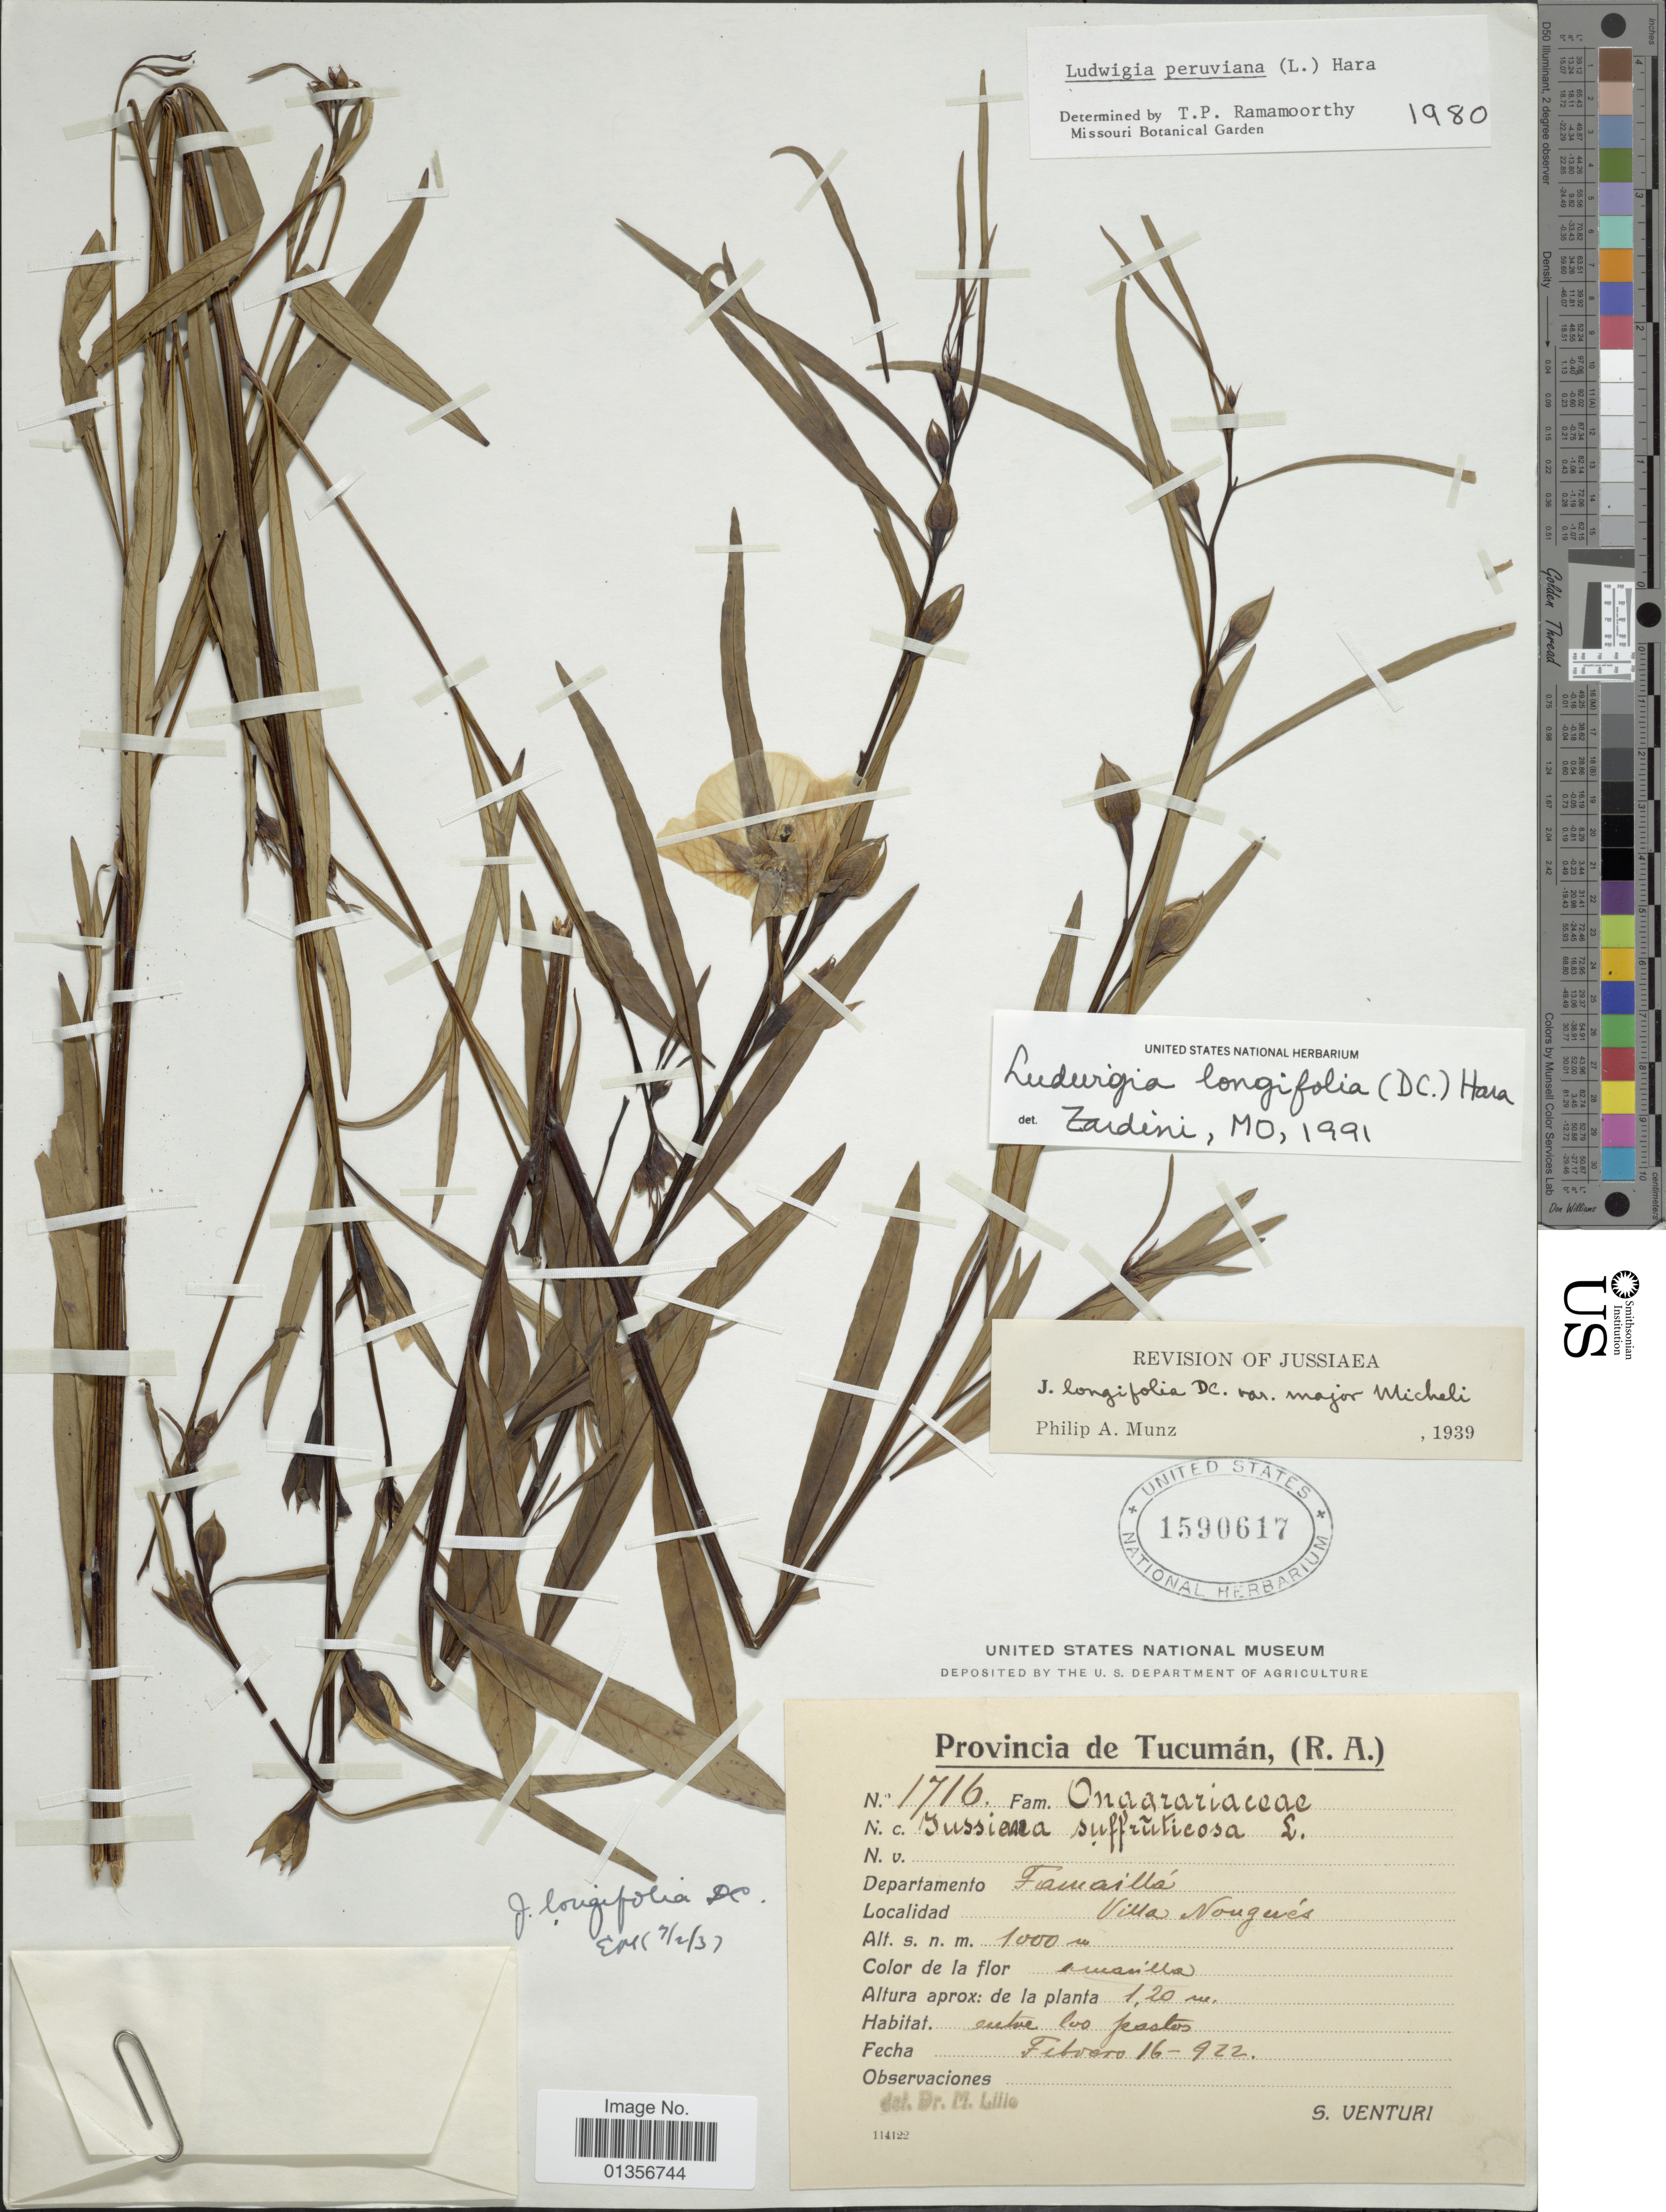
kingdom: Plantae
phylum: Tracheophyta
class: Magnoliopsida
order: Myrtales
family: Onagraceae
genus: Ludwigia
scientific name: Ludwigia longifolia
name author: (DC.) H. Hara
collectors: S. Venturi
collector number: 1716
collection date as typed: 922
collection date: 1922-02-16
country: Argentina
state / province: Tucuman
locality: Departamento Famaillá, Villa Nougués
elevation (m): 1000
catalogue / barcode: US 1590617